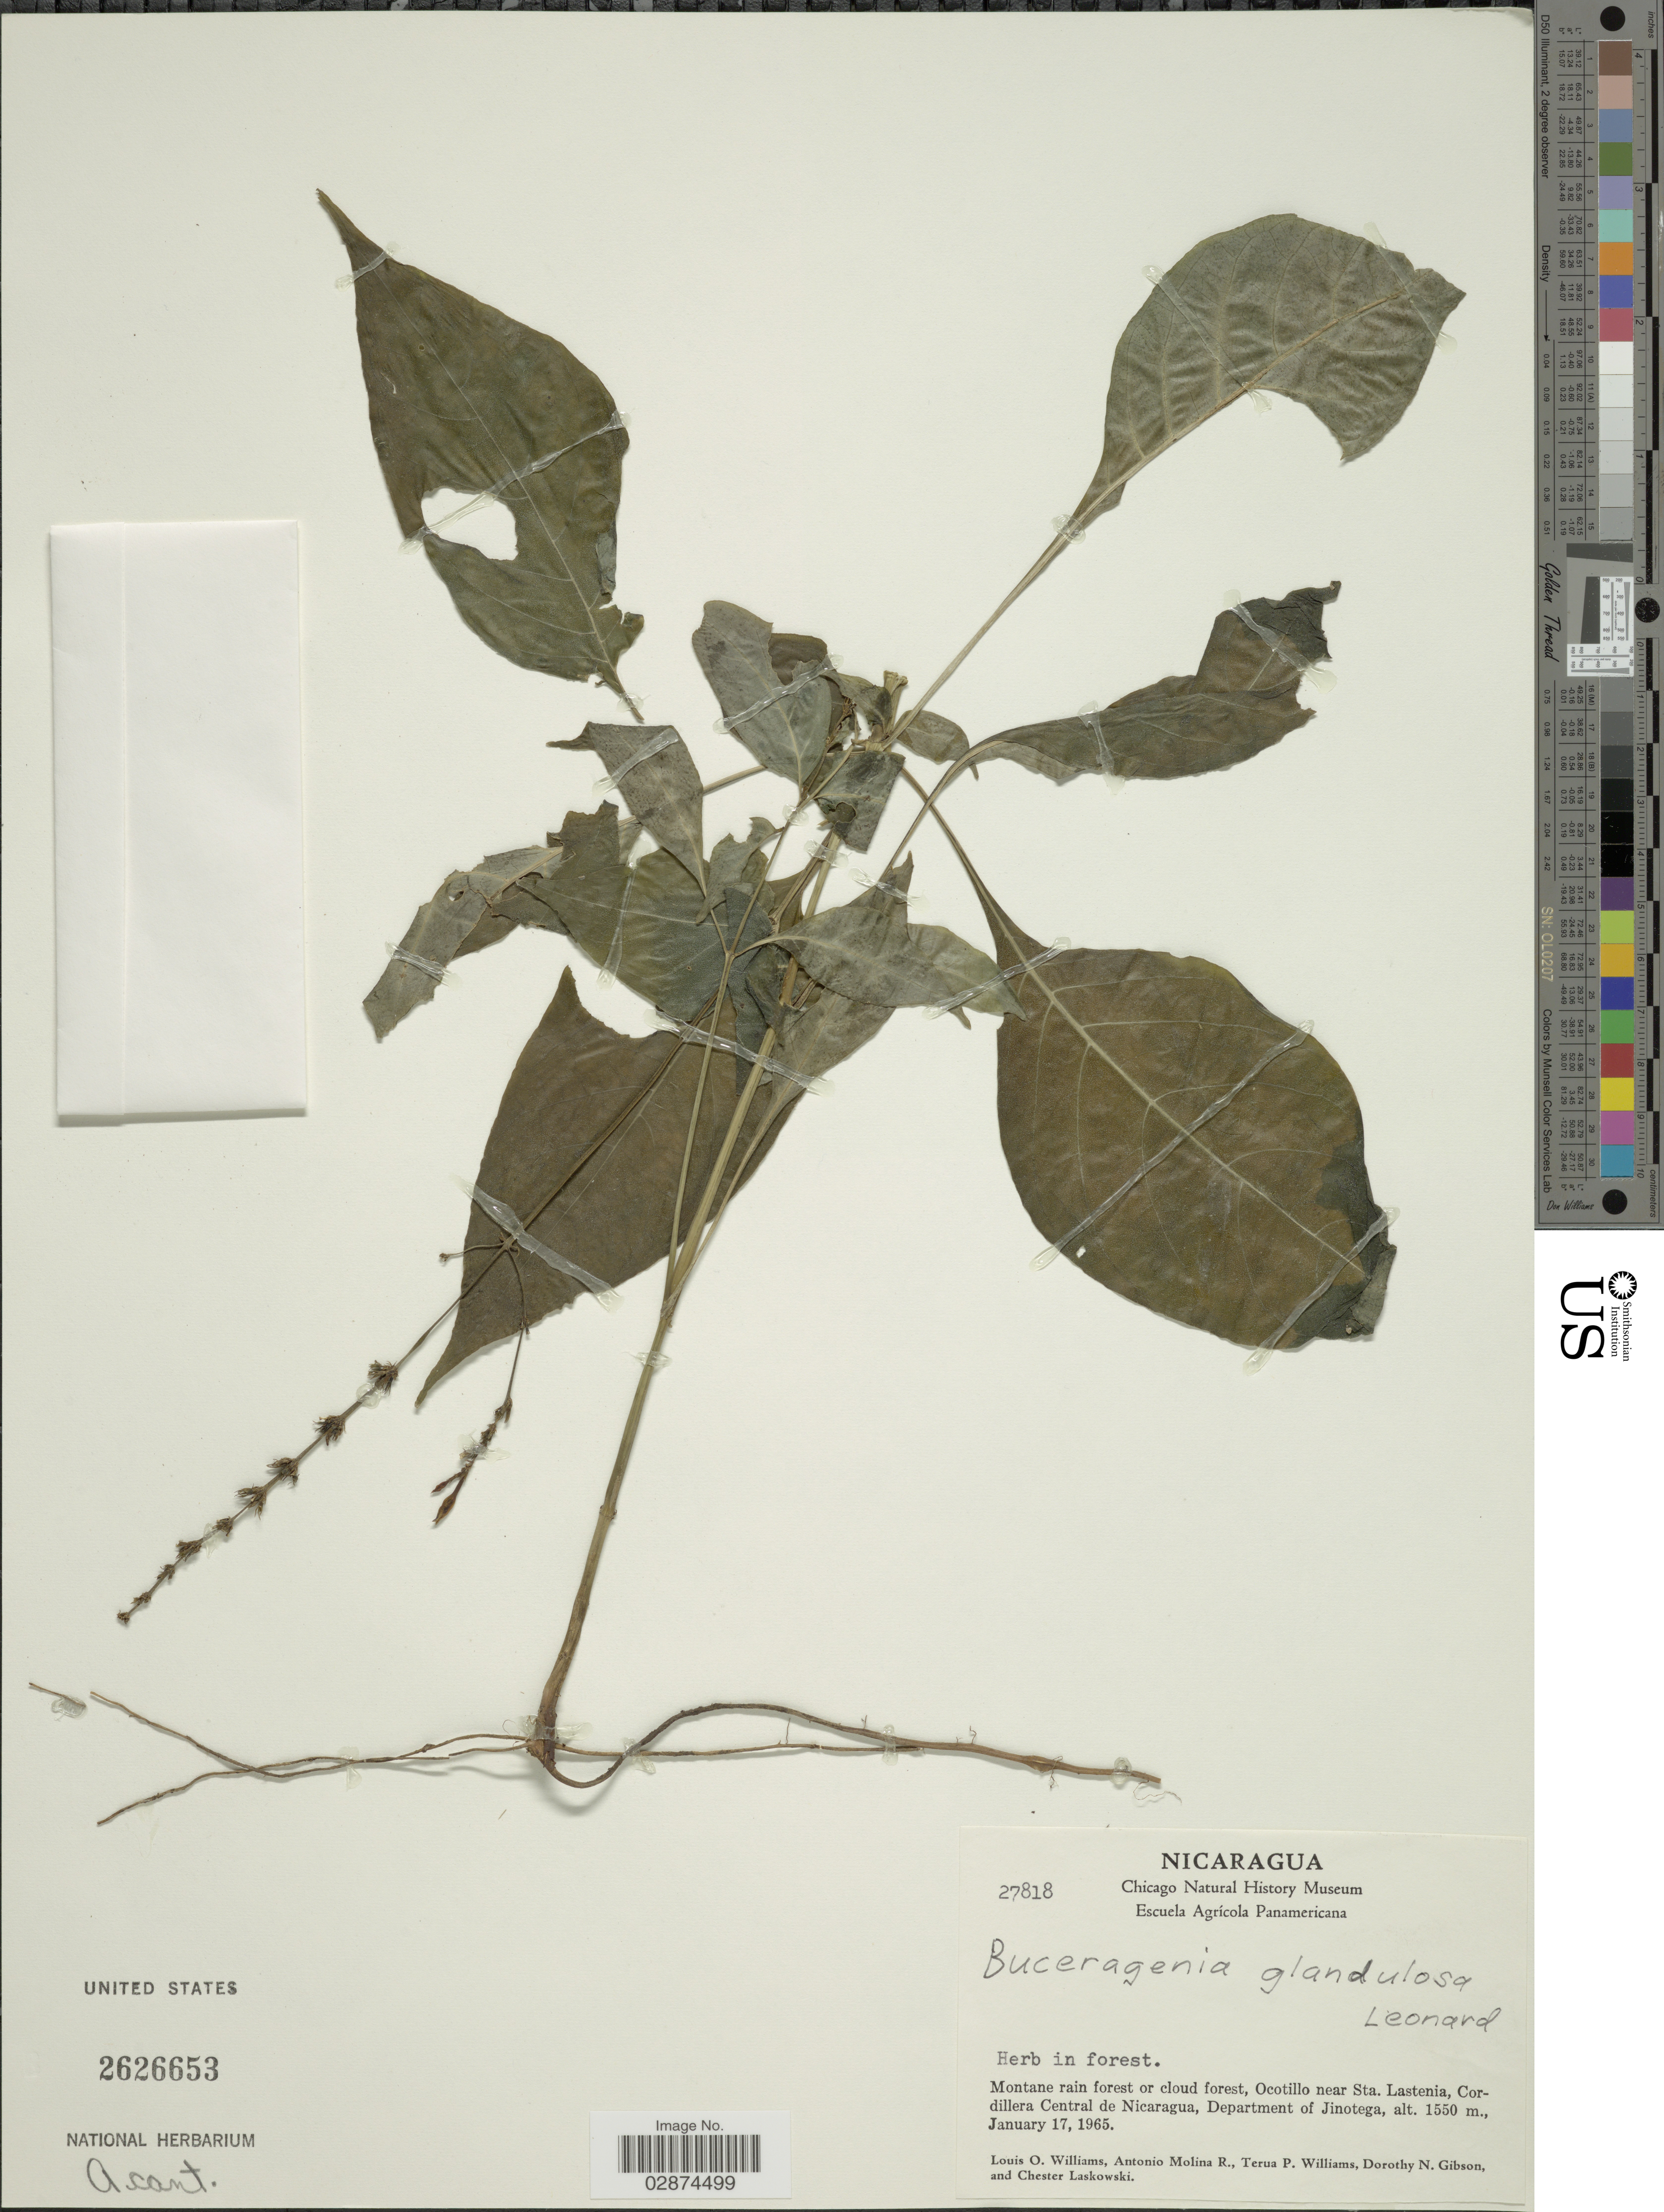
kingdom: Plantae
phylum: Tracheophyta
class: Magnoliopsida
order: Lamiales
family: Acanthaceae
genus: Buceragenia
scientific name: Buceragenia glandulosa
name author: Leonard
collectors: L. O. Williams, A. Molina R., T. Williams, D. N. Gibson & C. Laskowski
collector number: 27818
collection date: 1965-01-17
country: Nicaragua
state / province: Jinotega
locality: Montane rain forest or cloud forest, Ocotillo near Sta. Lastenia, Cordillera Central de Nicaragua, Department of Jinotega.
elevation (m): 1550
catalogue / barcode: US 2626653